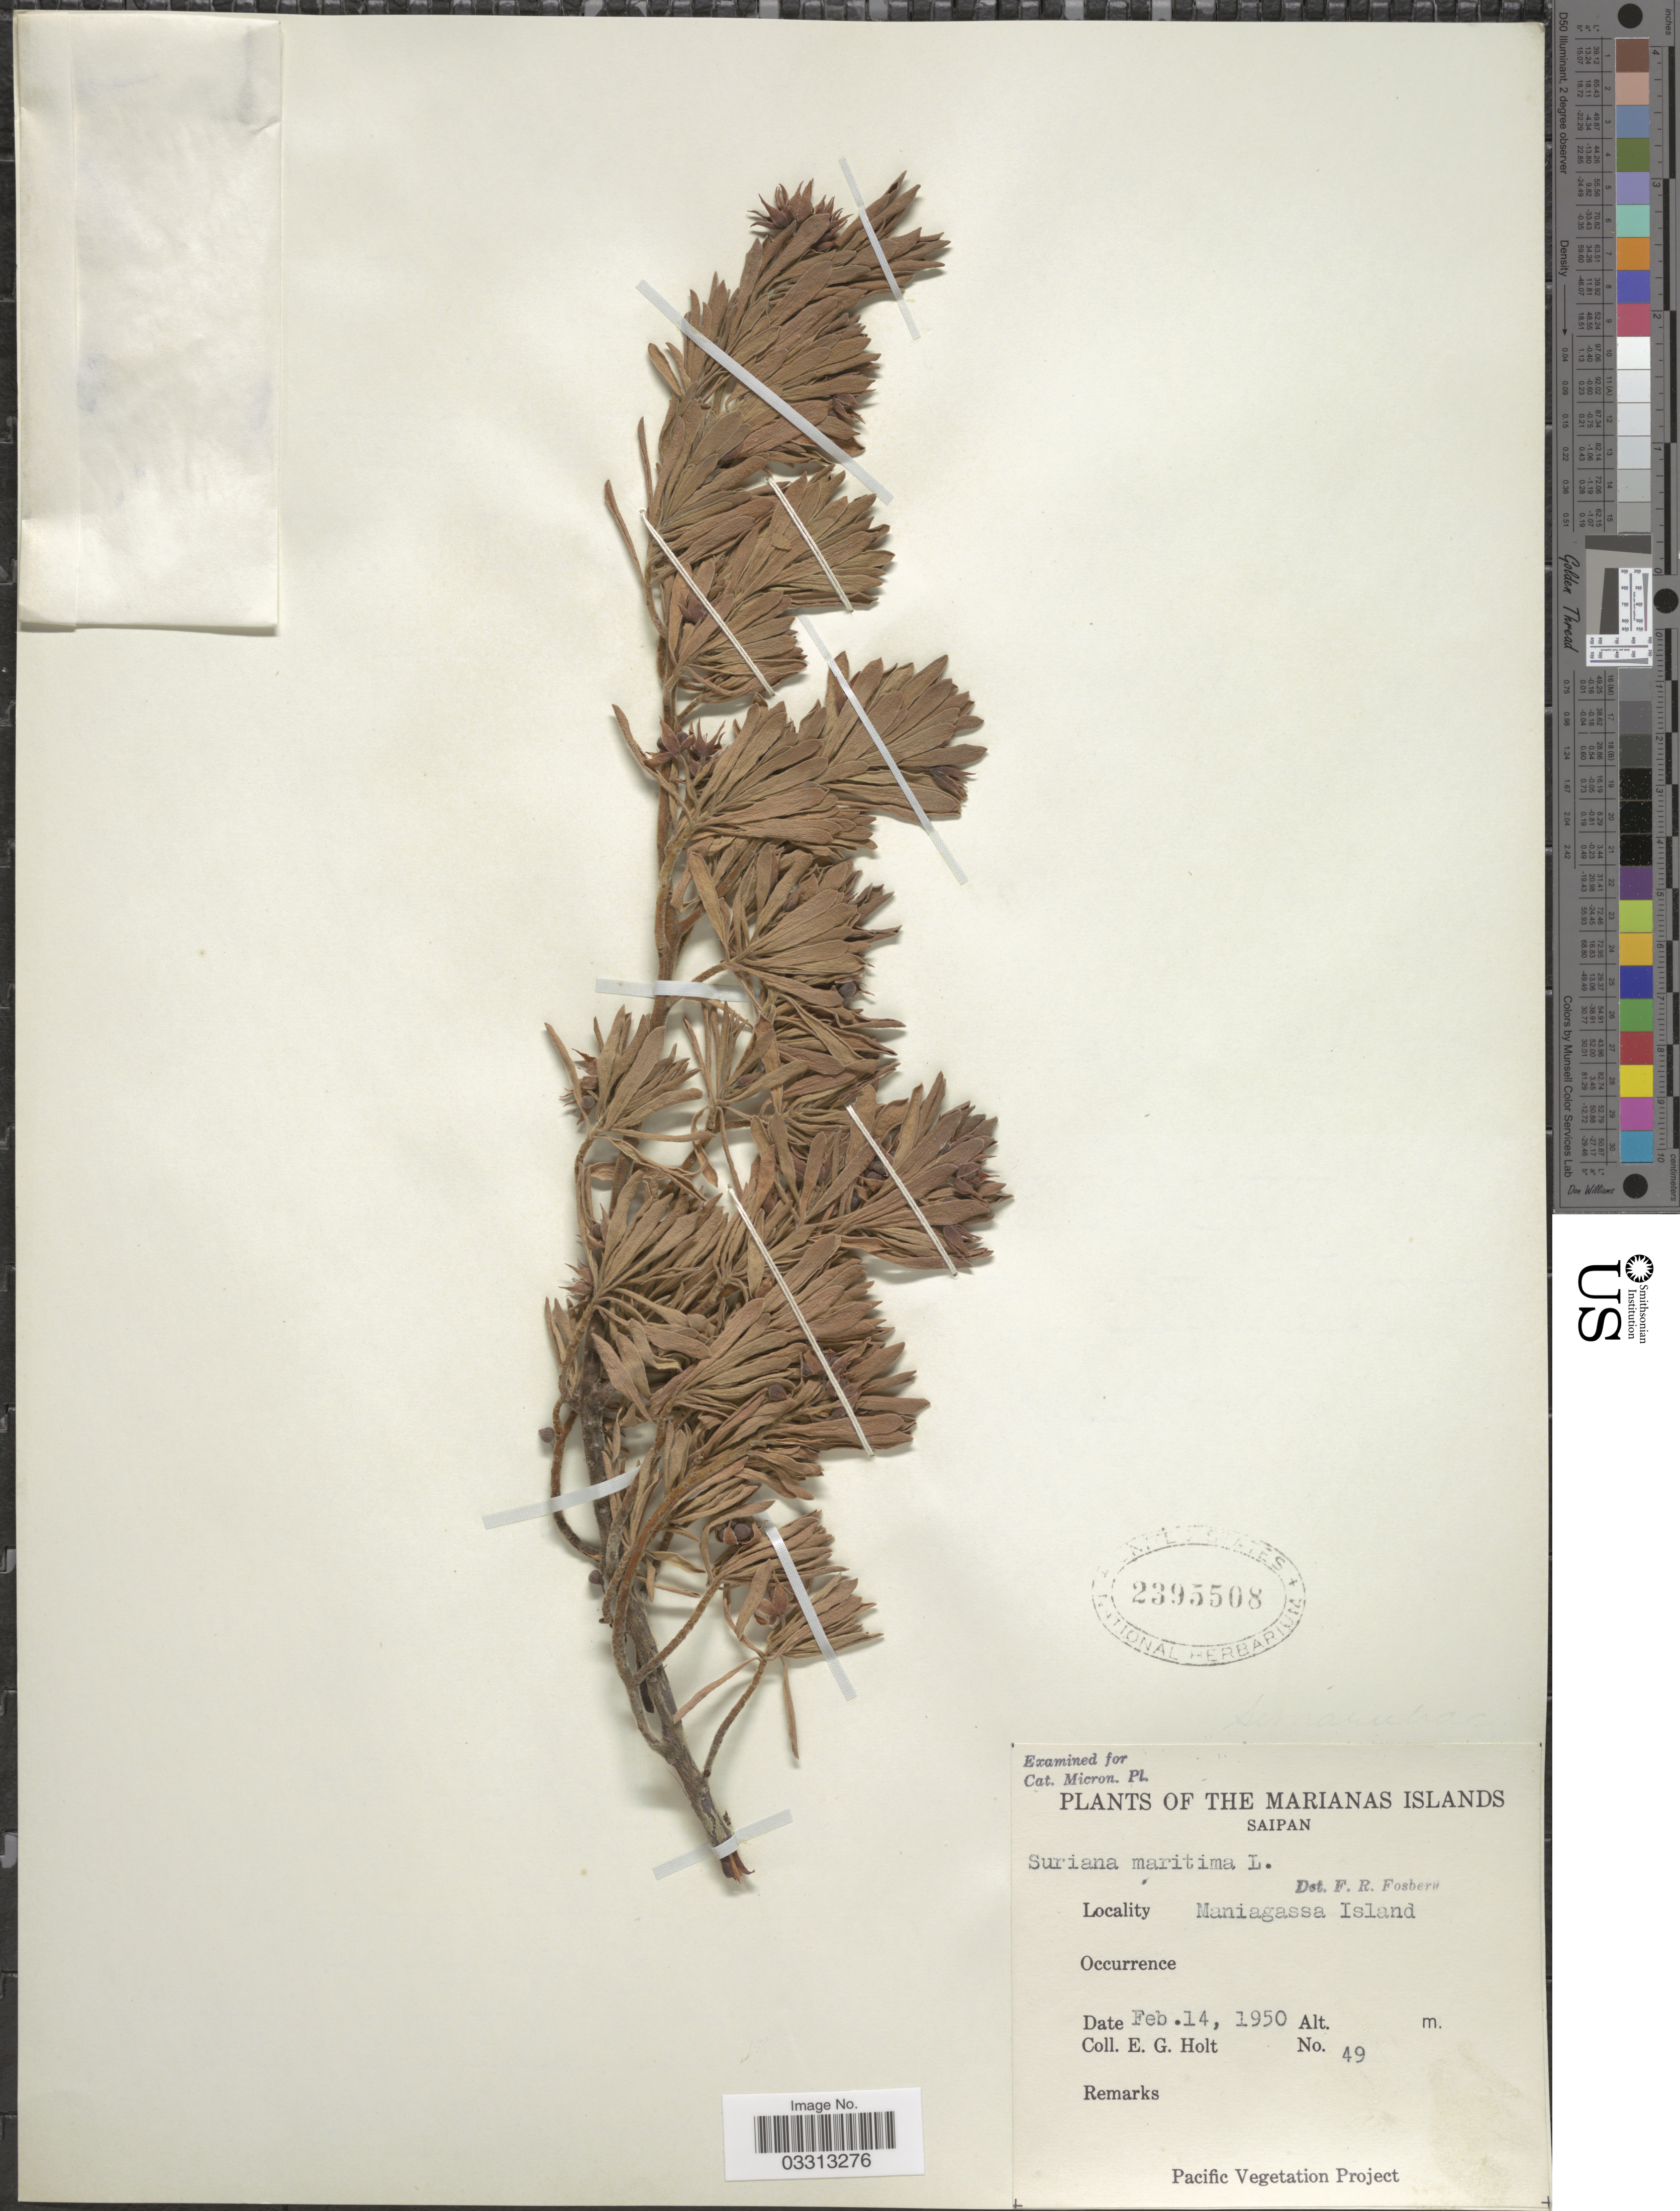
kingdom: Plantae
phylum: Tracheophyta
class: Magnoliopsida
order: Fabales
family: Surianaceae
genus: Suriana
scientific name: Suriana maritima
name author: L.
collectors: E. G. Holt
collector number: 49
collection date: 1950-02-14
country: Northern Mariana Islands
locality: The Marianas Islands. Saipan. Maniagassa Island.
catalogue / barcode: US 2395508